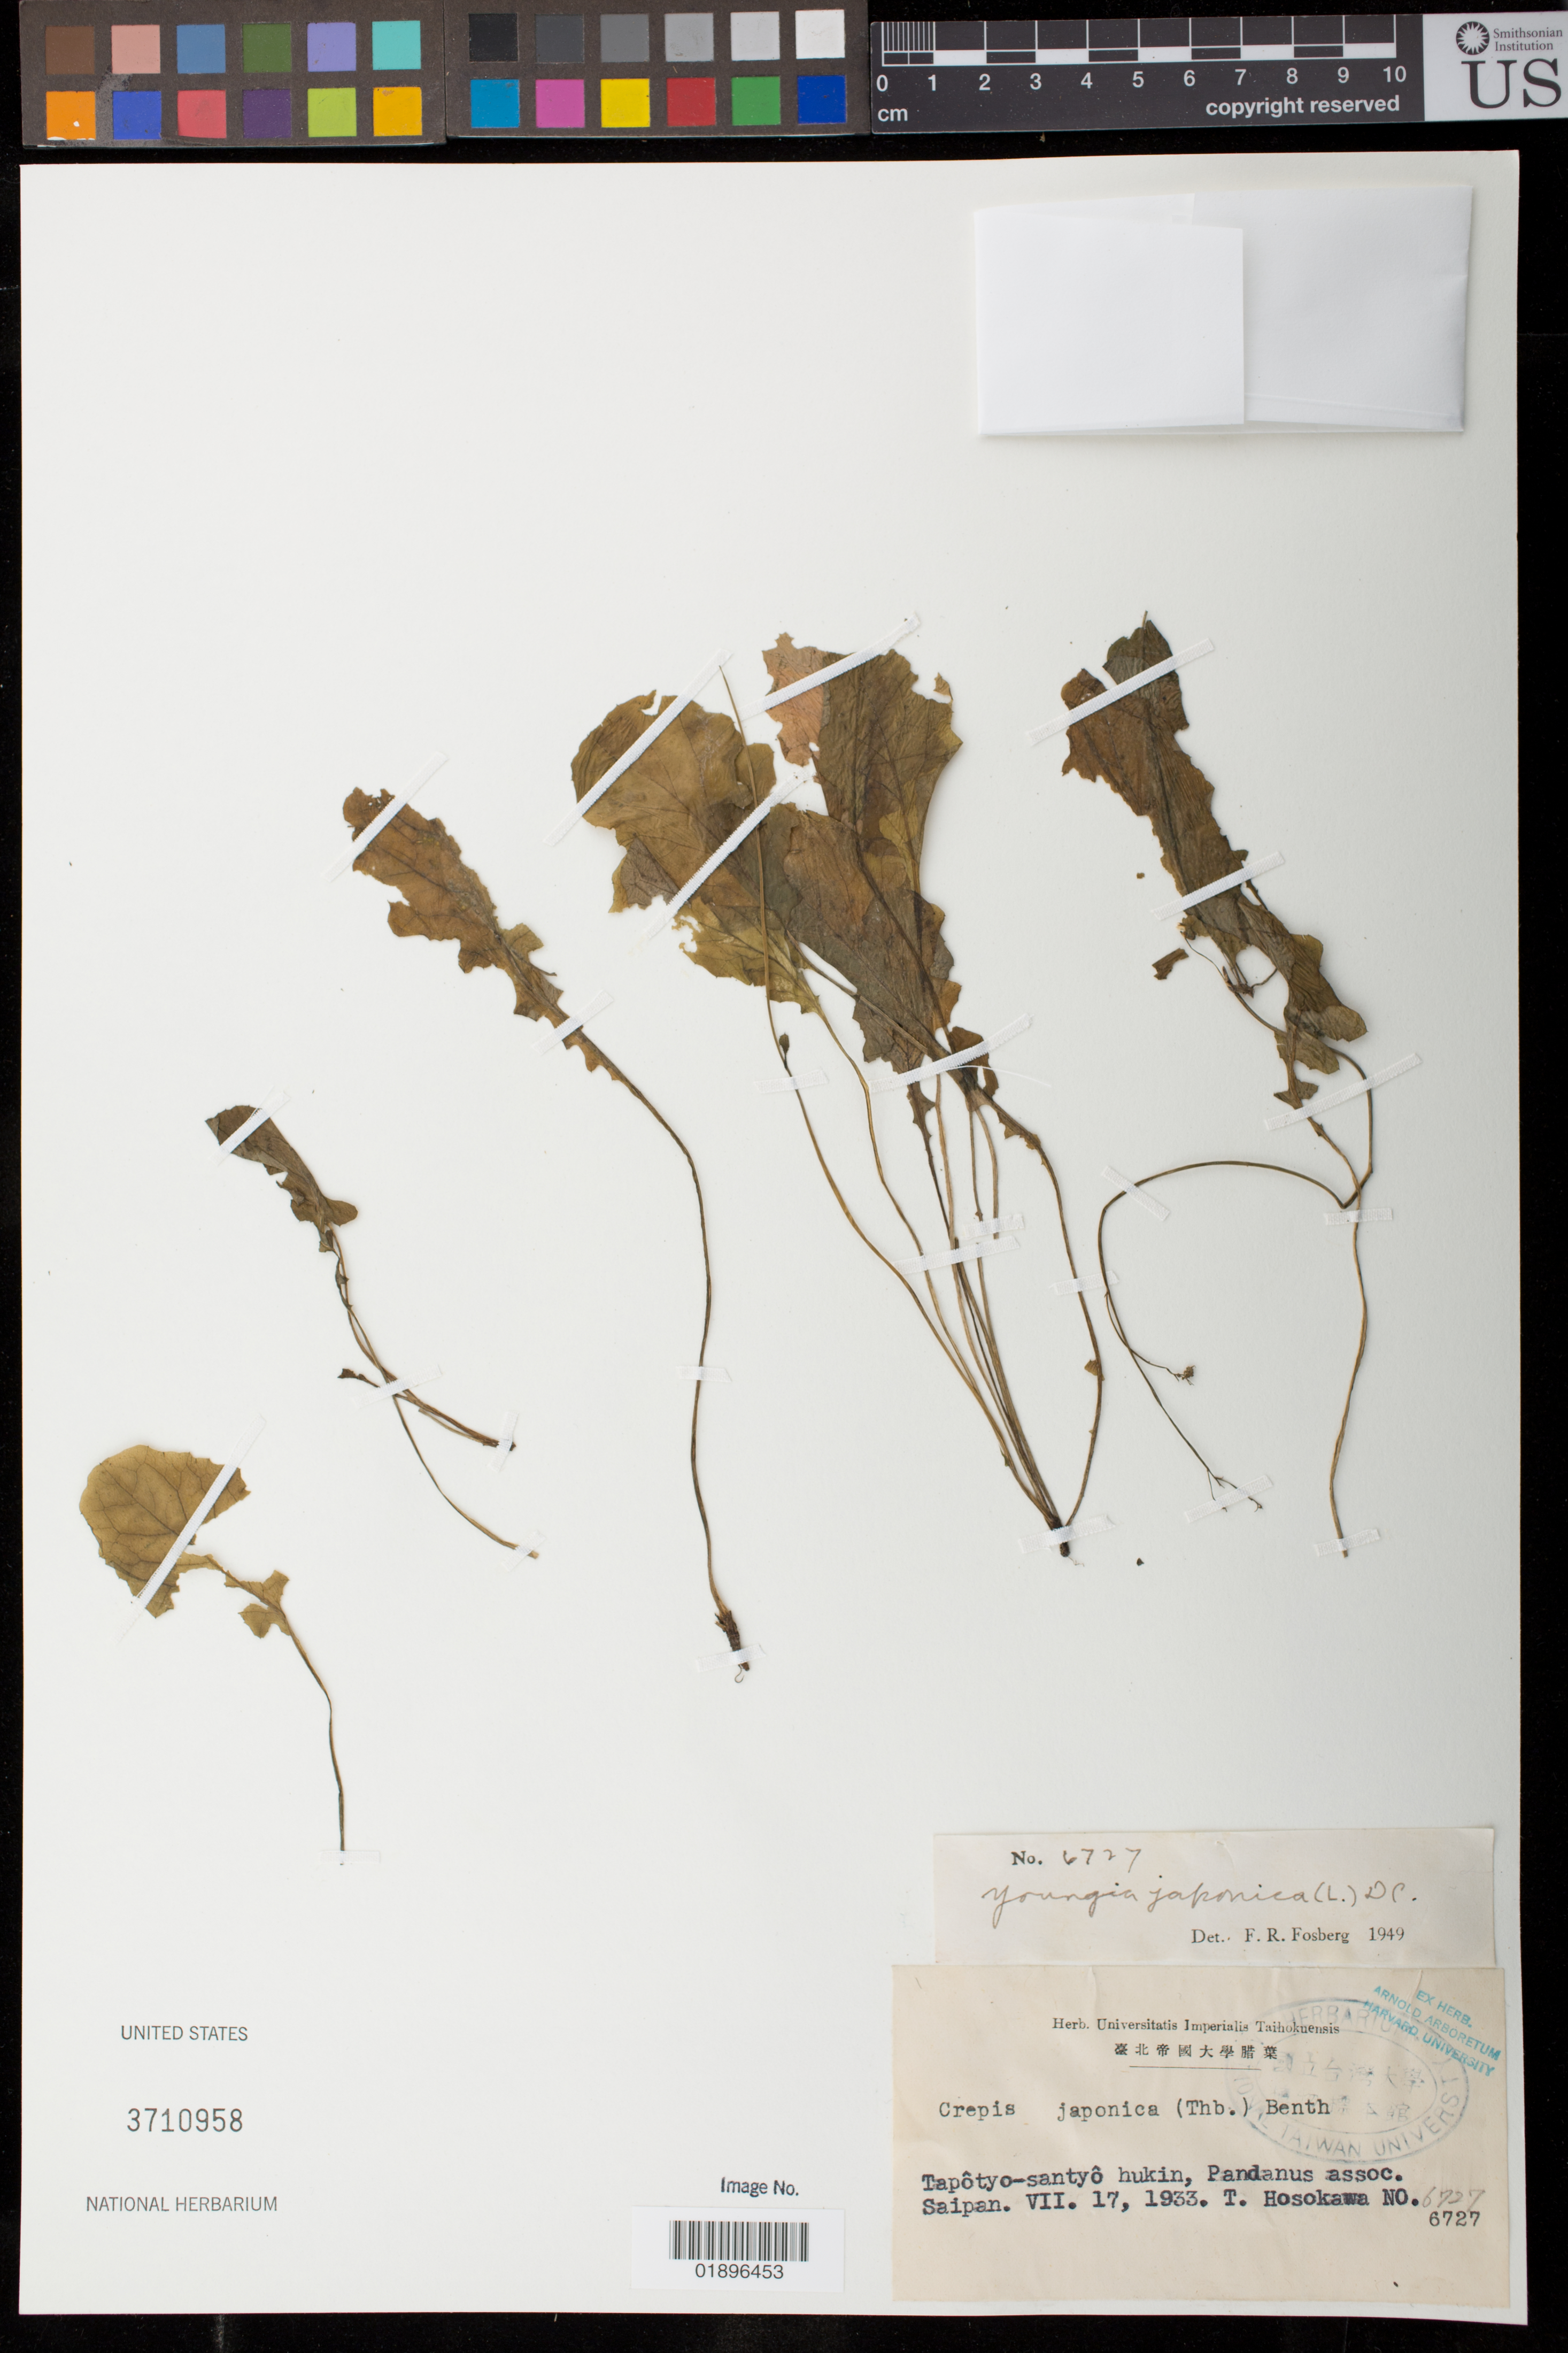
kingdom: Plantae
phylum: Tracheophyta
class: Magnoliopsida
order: Asterales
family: Asteraceae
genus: Youngia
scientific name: Youngia japonica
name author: (L.) DC.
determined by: Fosberg, F. R.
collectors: T. Hosokawa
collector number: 6727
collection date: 1933-07-17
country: Northern Mariana Islands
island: Saipan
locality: Tapôtyo-santyô hukin Pandanus assoc. Saipan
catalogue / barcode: US 3710958